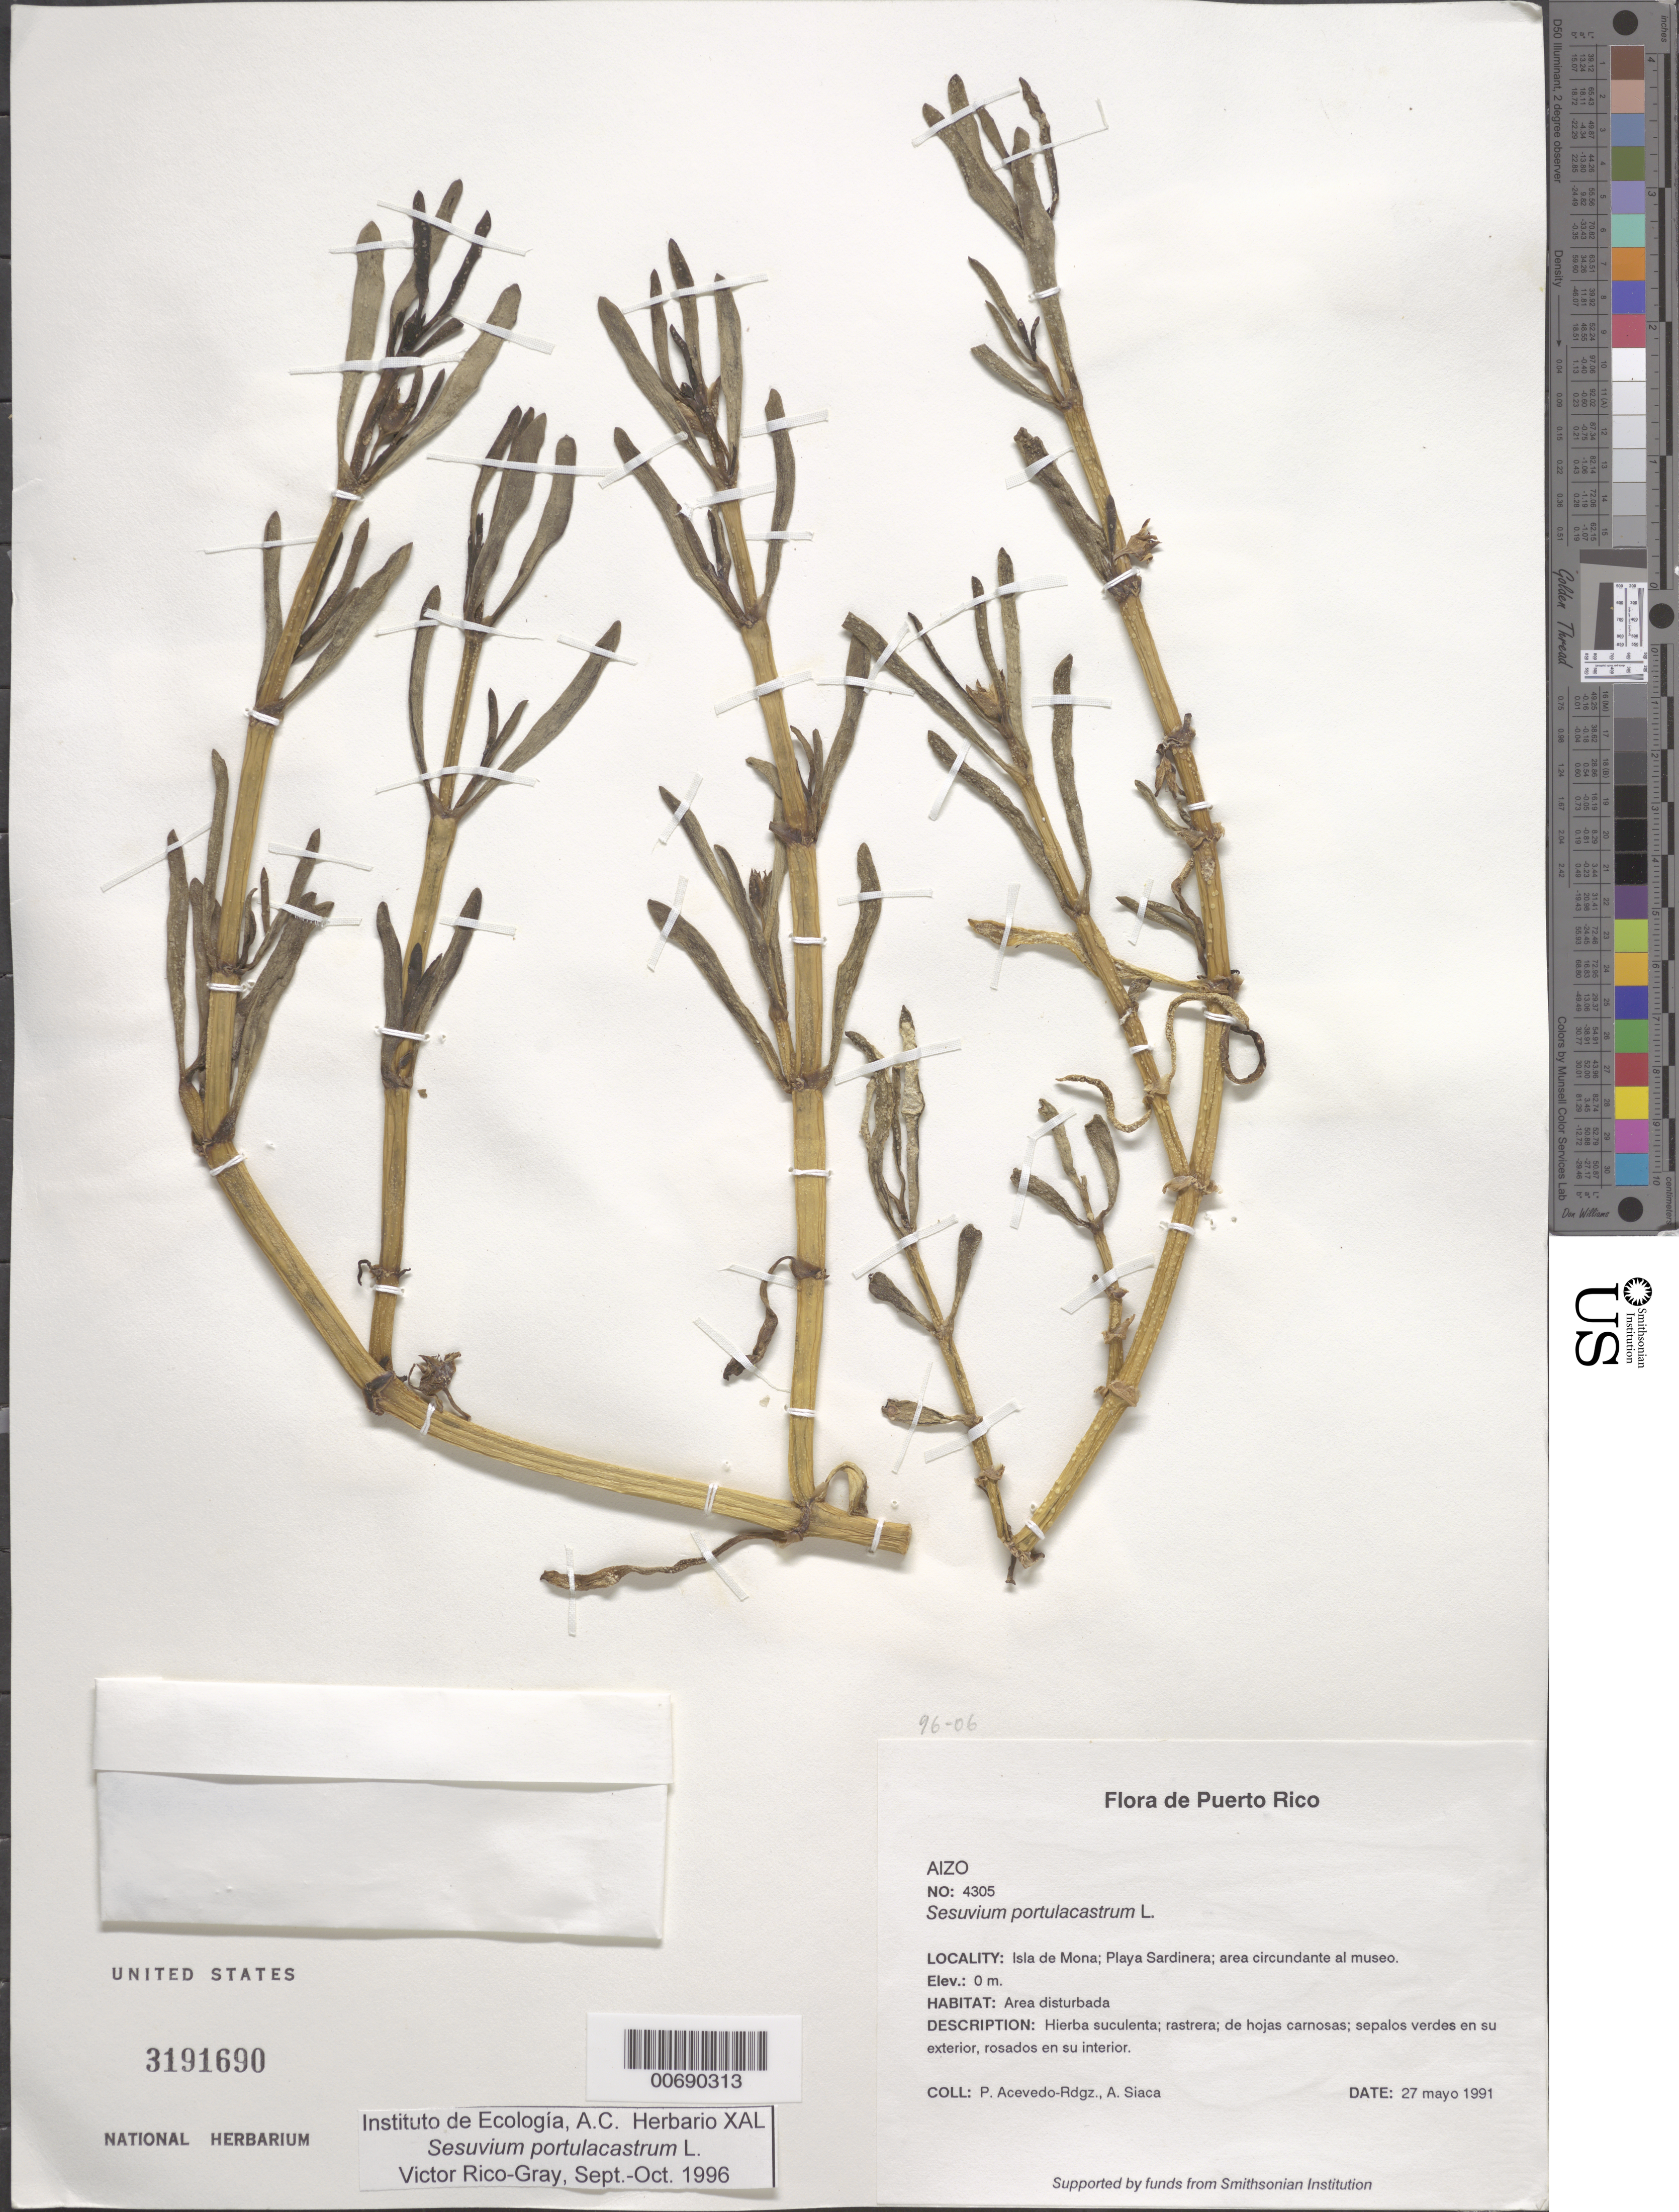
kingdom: Plantae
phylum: Tracheophyta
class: Magnoliopsida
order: Caryophyllales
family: Aizoaceae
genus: Sesuvium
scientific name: Sesuvium portulacastrum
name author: (L.) L.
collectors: P. Acevedo-Rodr. & A. Siaca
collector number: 4305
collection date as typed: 27 May 1991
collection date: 1991-05-27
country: Puerto Rico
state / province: Mayaguëz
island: Mona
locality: Isla de Mona; Playa Sardinera; area circundante al museo.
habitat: Area disturbada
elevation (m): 0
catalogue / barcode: US 3191690